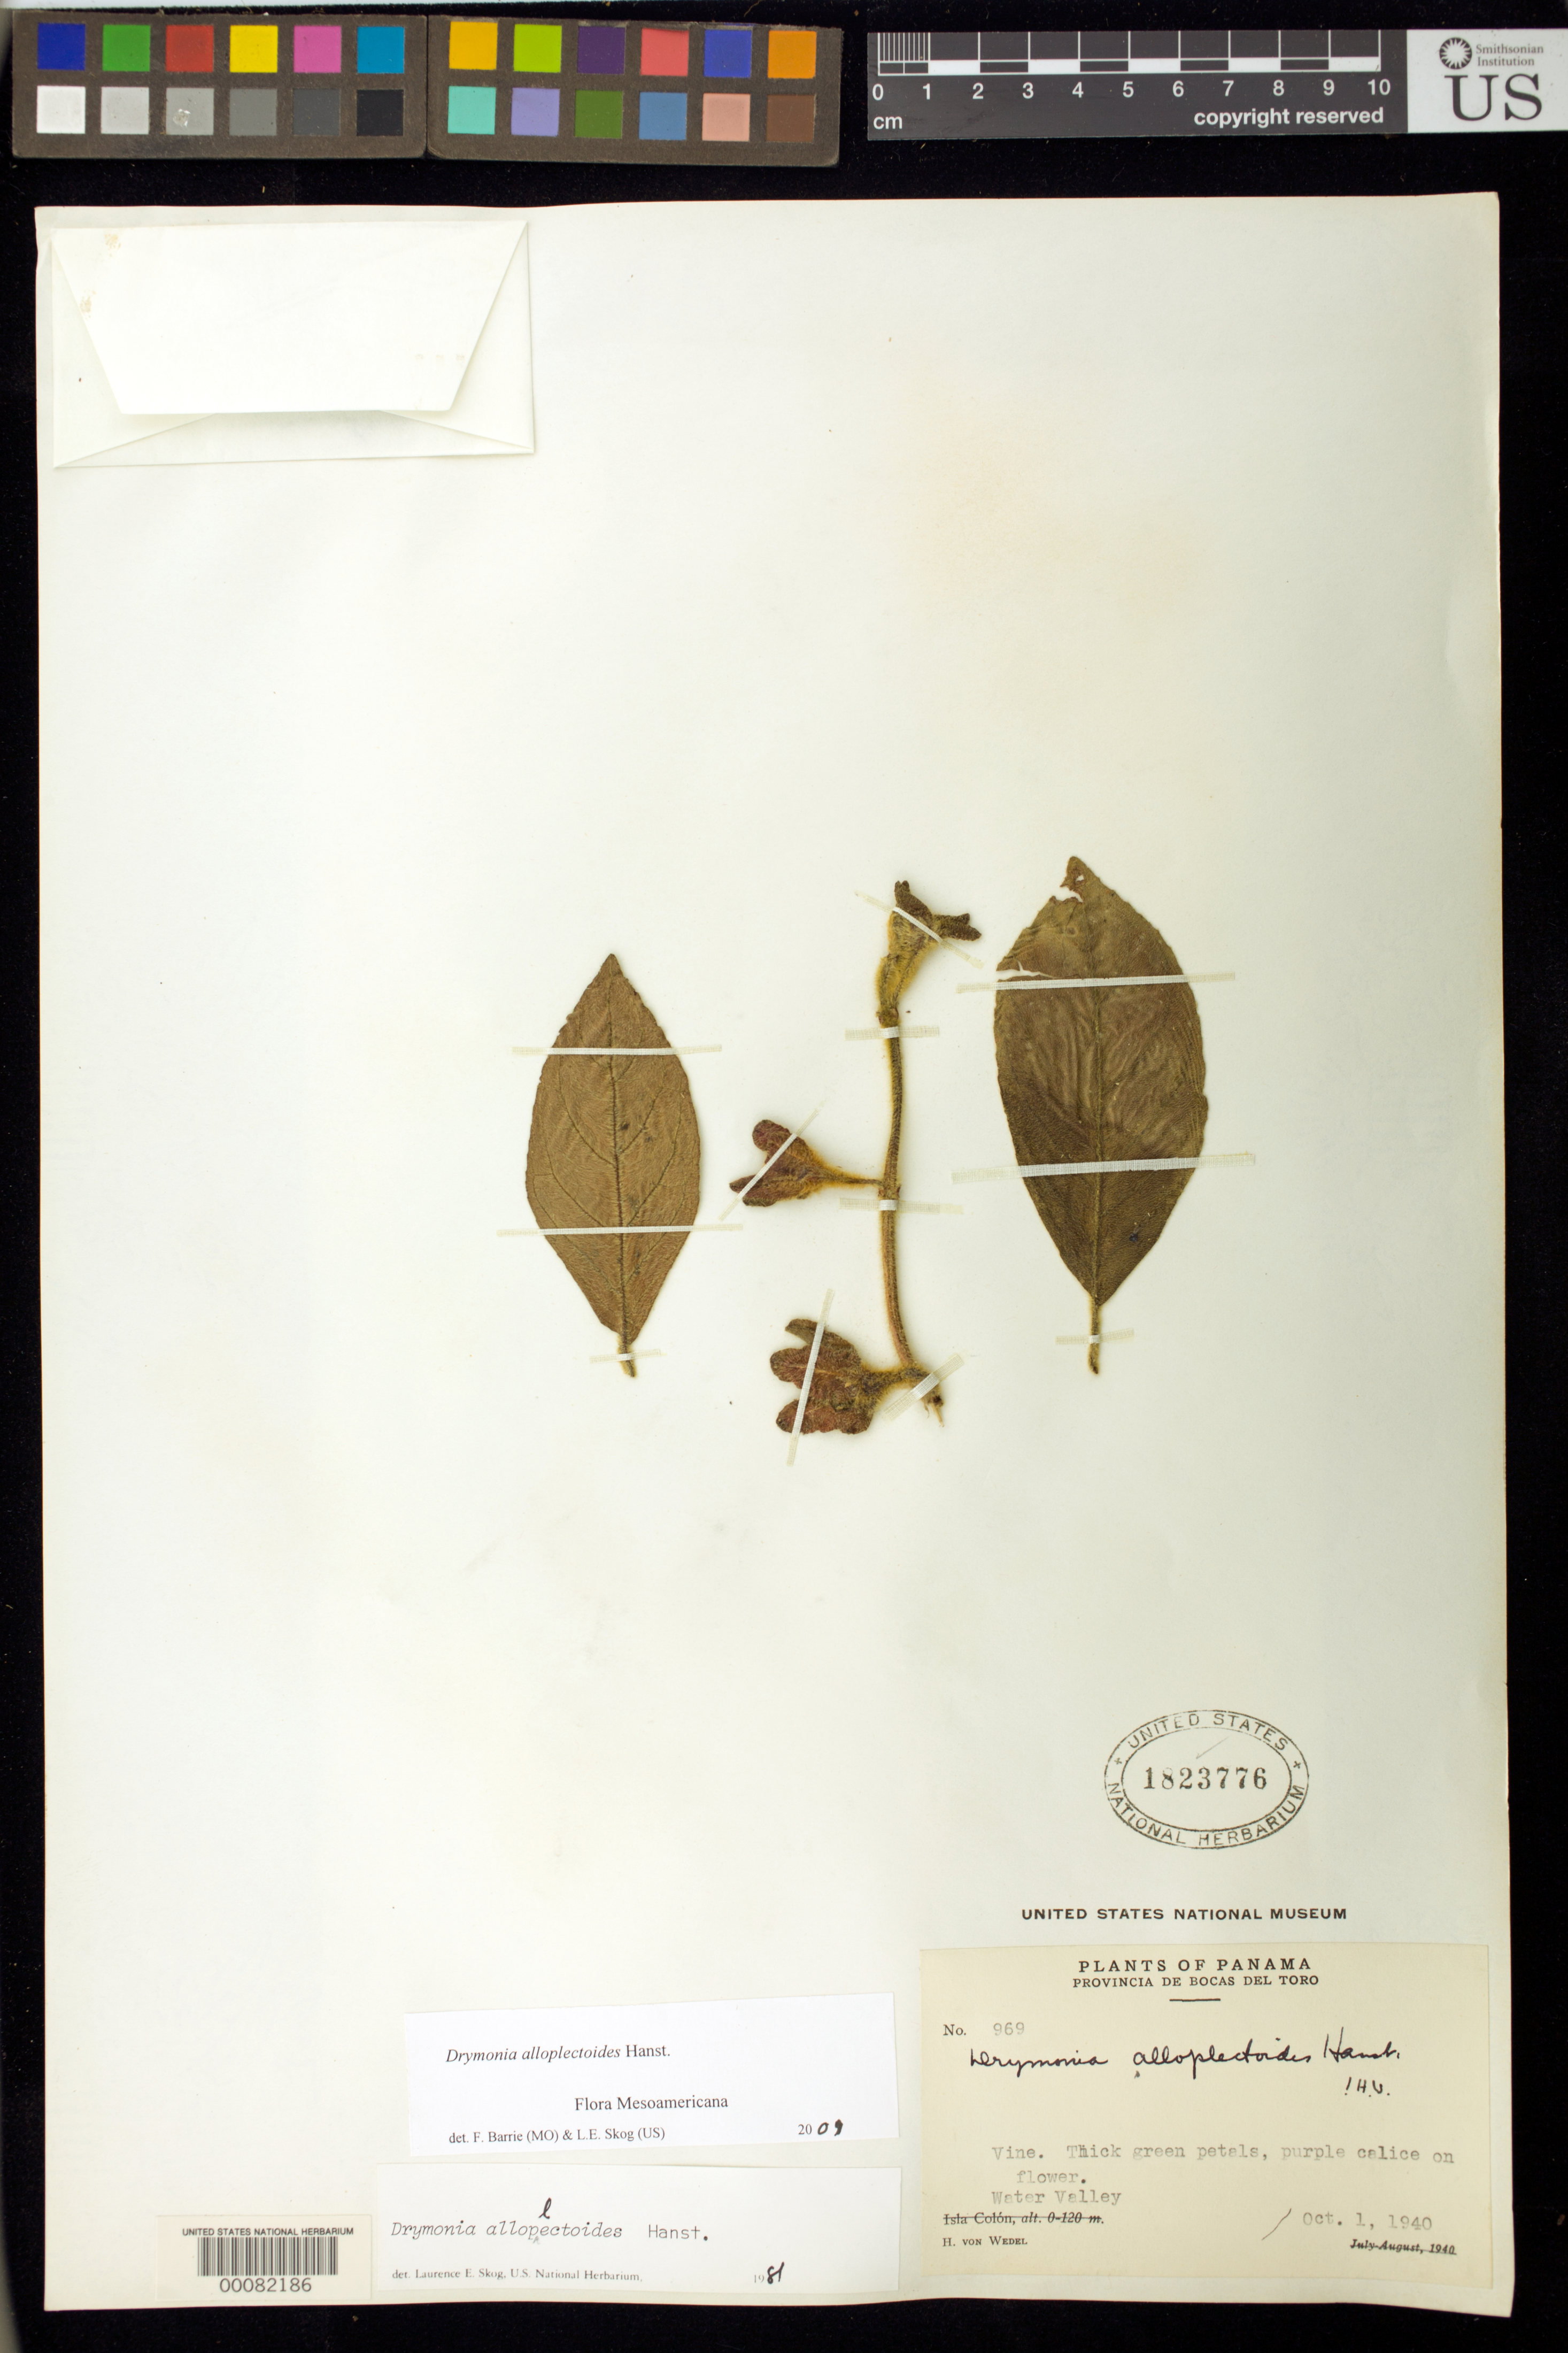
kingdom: Plantae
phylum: Tracheophyta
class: Magnoliopsida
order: Lamiales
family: Gesneriaceae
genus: Drymonia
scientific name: Drymonia alloplectoides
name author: Hanst.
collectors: H. von Wedel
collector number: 969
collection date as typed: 01 Oct 1940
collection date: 1940-10-01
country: Panama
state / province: Bocas del Toro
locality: Water Valley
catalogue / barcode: US 1823776